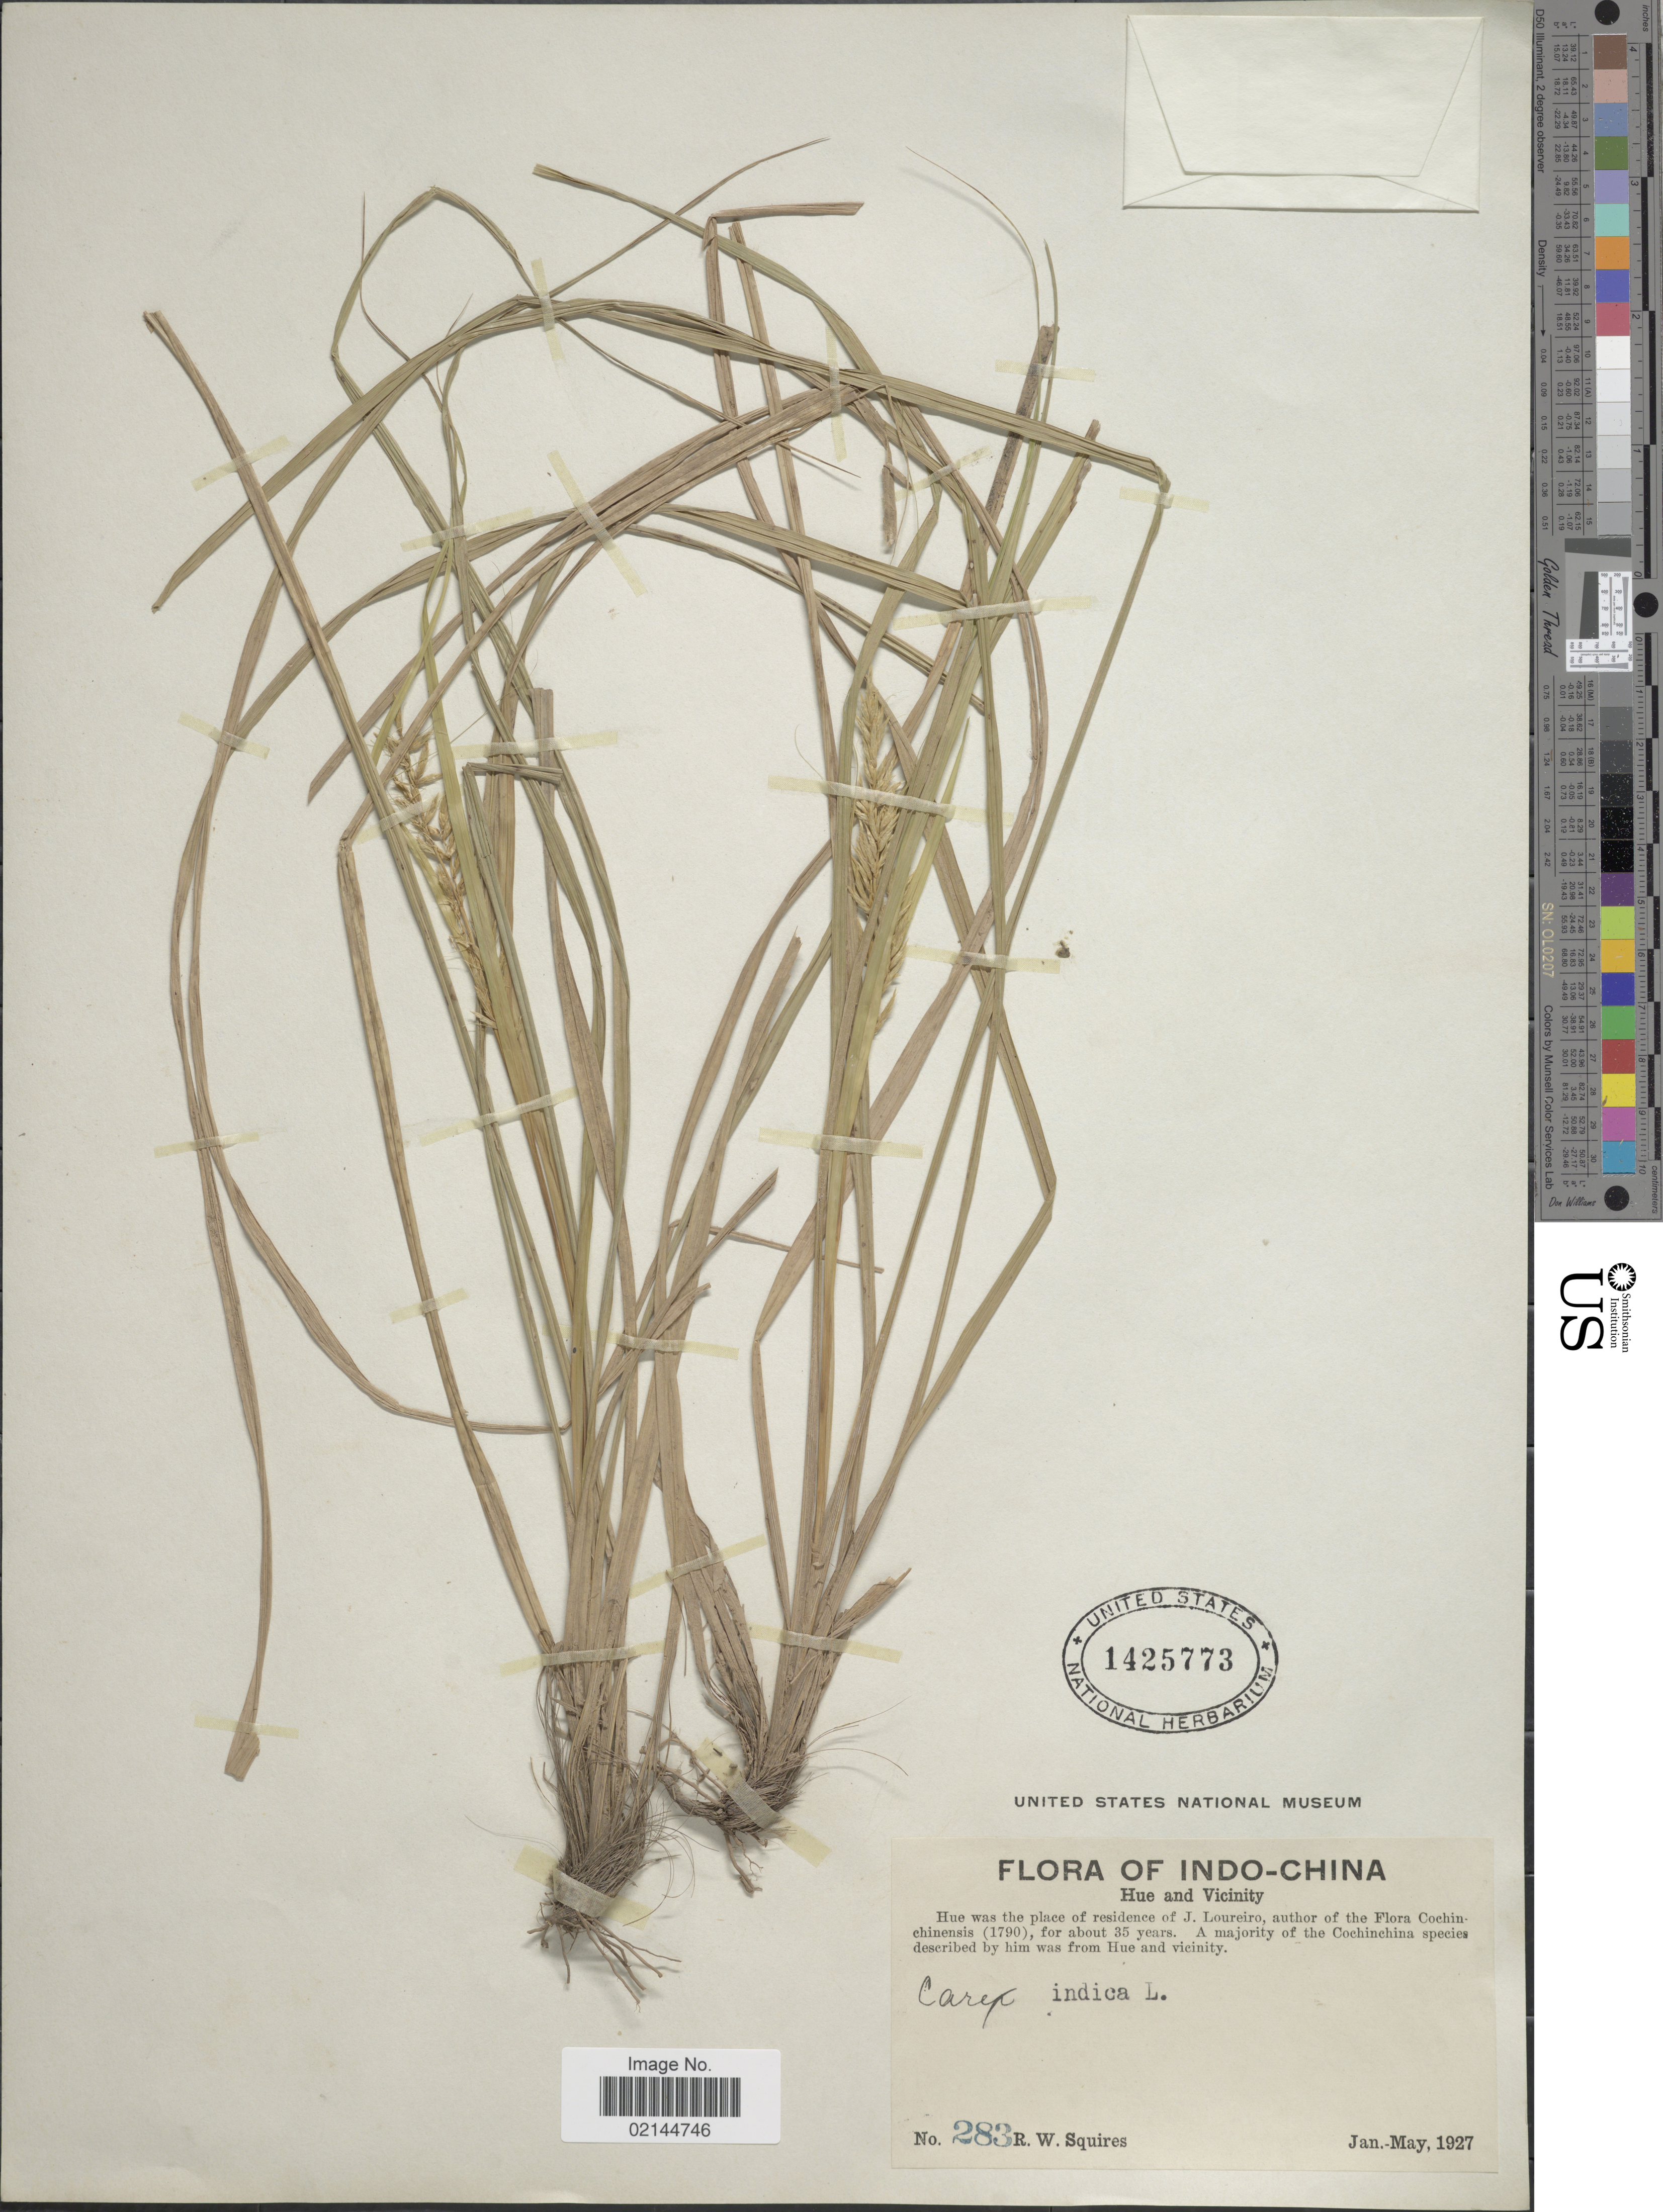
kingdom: Plantae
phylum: Tracheophyta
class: Liliopsida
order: Poales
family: Cyperaceae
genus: Carex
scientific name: Carex indica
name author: L.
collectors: R. Squires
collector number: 283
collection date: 1927-01/1927-05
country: Vietnam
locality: Indo- China. Hue and vicinity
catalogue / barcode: US 1425773